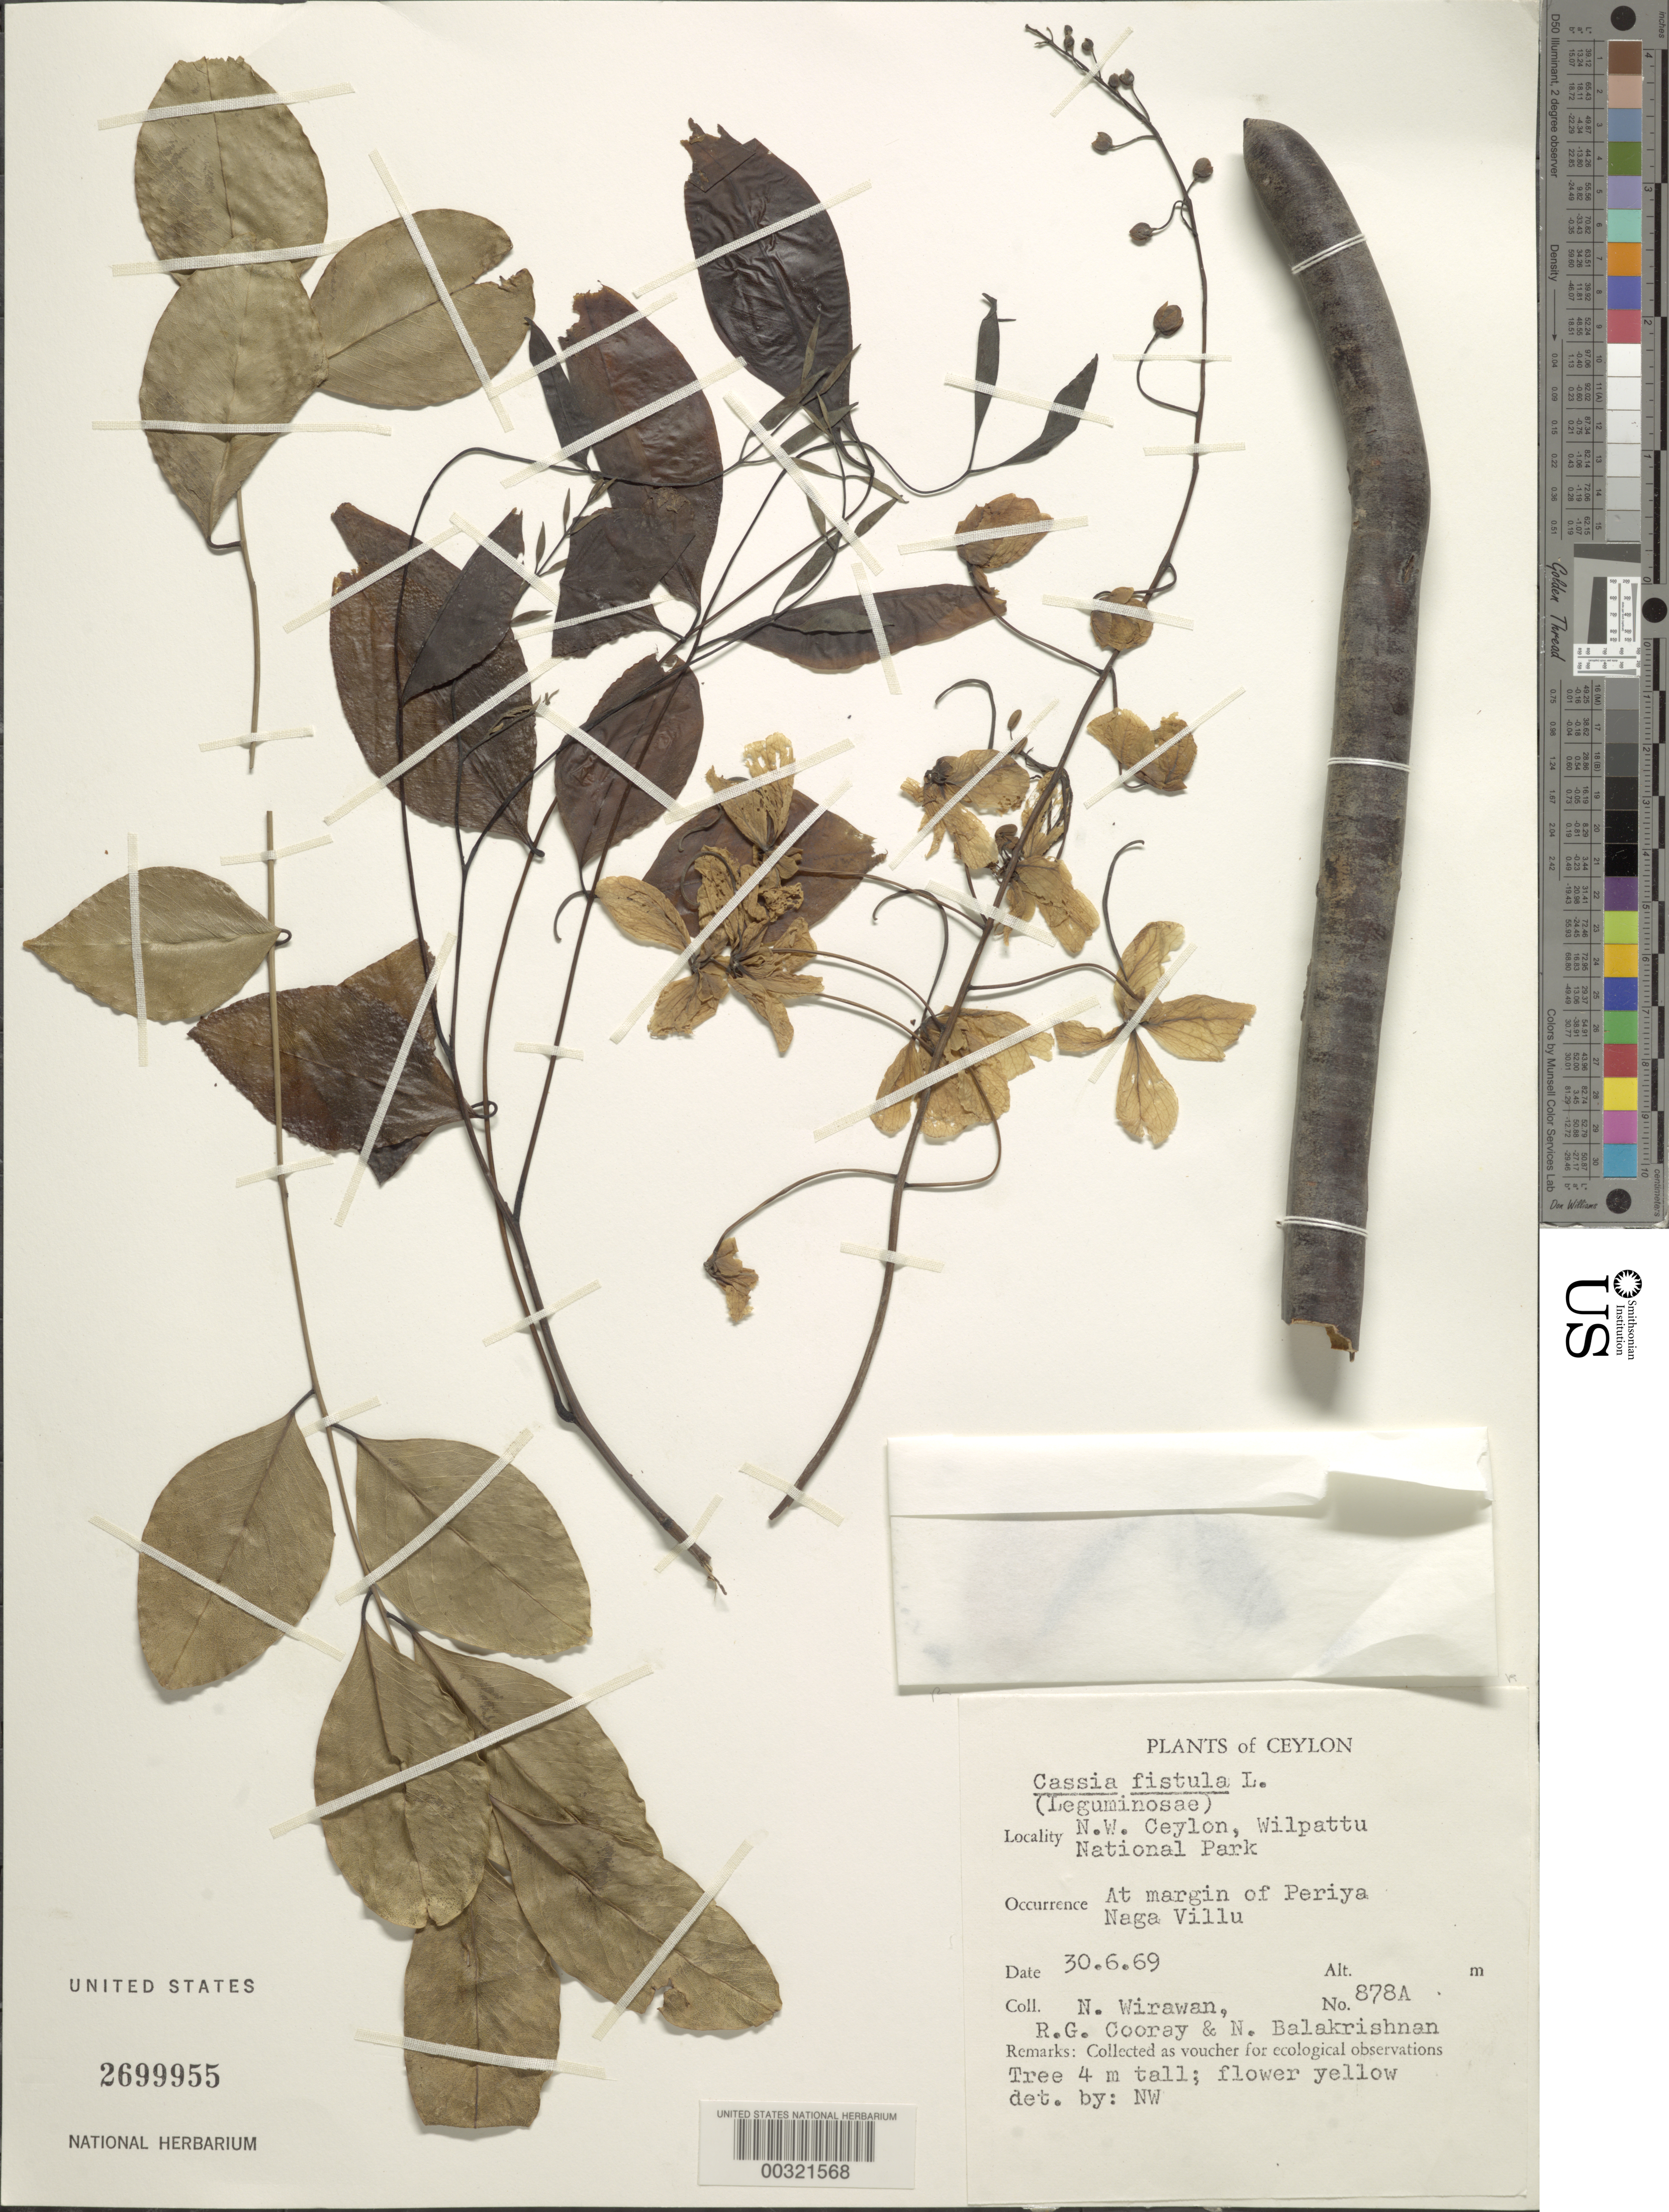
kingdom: Plantae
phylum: Tracheophyta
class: Magnoliopsida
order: Fabales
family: Fabaceae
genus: Cassia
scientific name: Cassia fistula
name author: L.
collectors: N. Wirawan, R. Cooray & N. Balakrishnan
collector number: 878a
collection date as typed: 30 Jun 1969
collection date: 1969-06-30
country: Sri Lanka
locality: Wilpattu national park; at margin of periya naga villu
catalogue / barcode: US 2699955